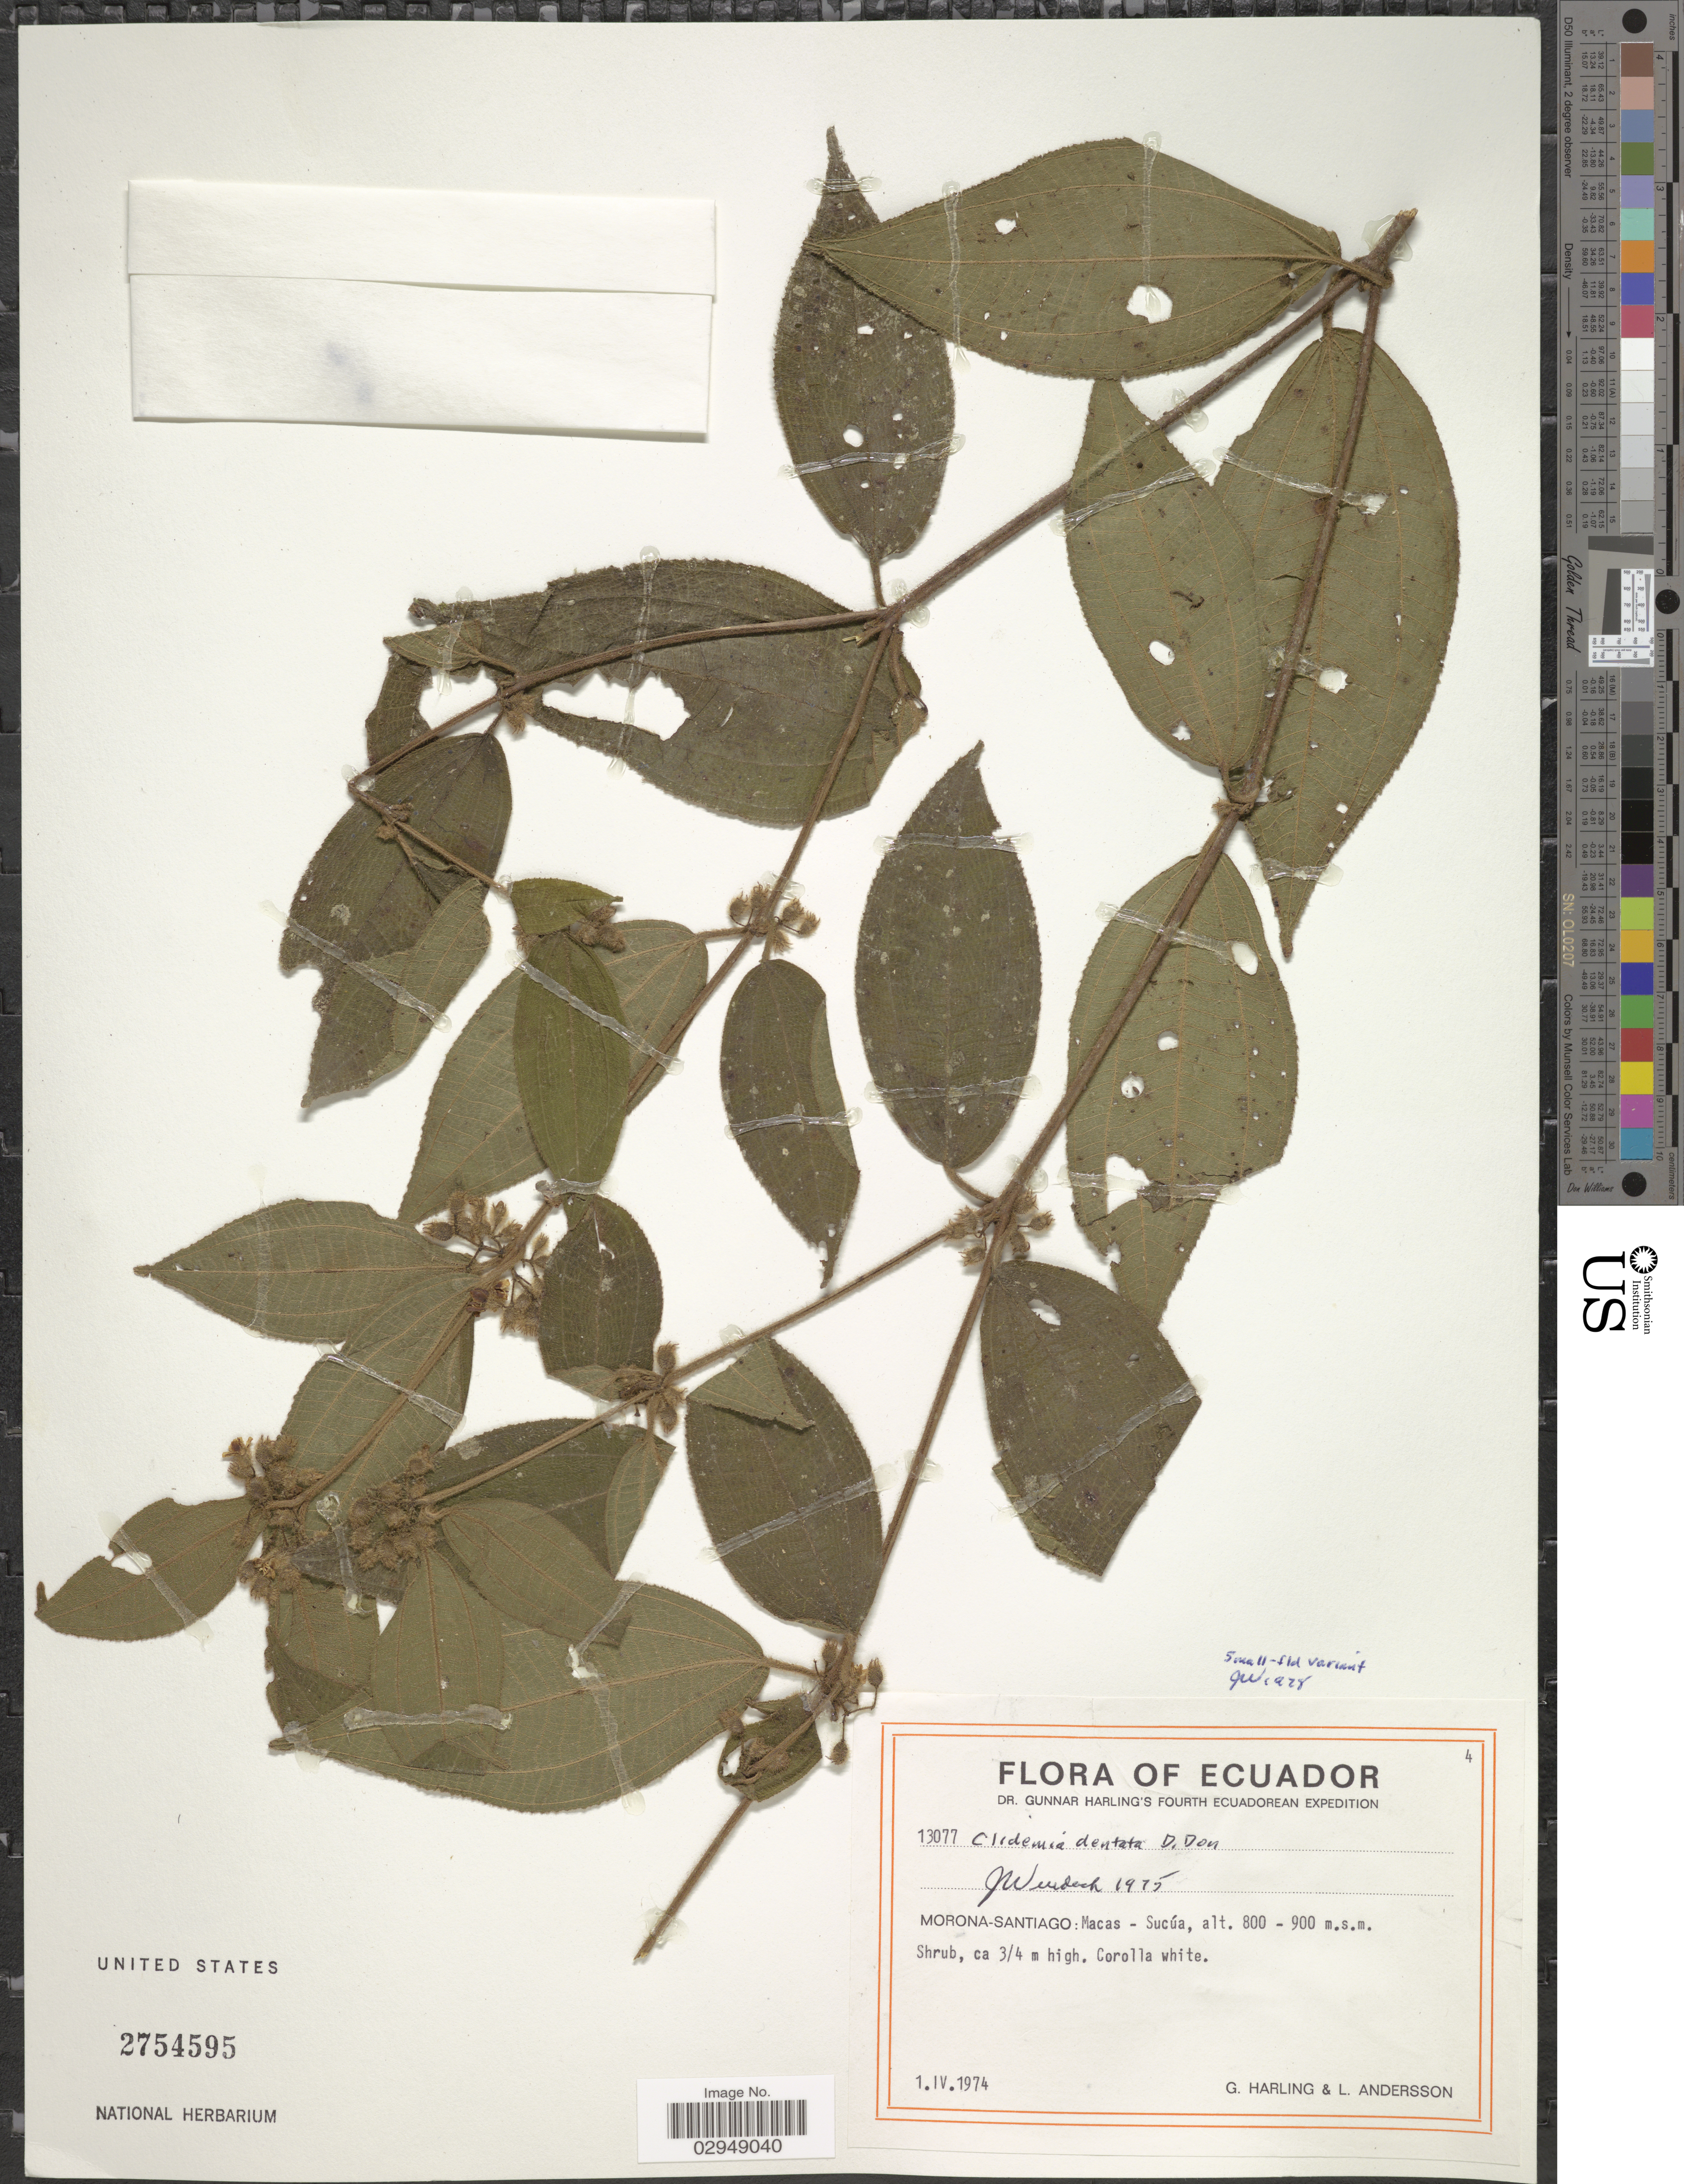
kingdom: Plantae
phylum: Tracheophyta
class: Magnoliopsida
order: Myrtales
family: Melastomataceae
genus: Clidemia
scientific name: Clidemia dentata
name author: D. Don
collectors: G. Harling & L. Andersson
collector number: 13077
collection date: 1974-04-01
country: Ecuador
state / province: Morona-Santiago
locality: Macas - Sucúa.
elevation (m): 800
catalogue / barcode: US 2754595